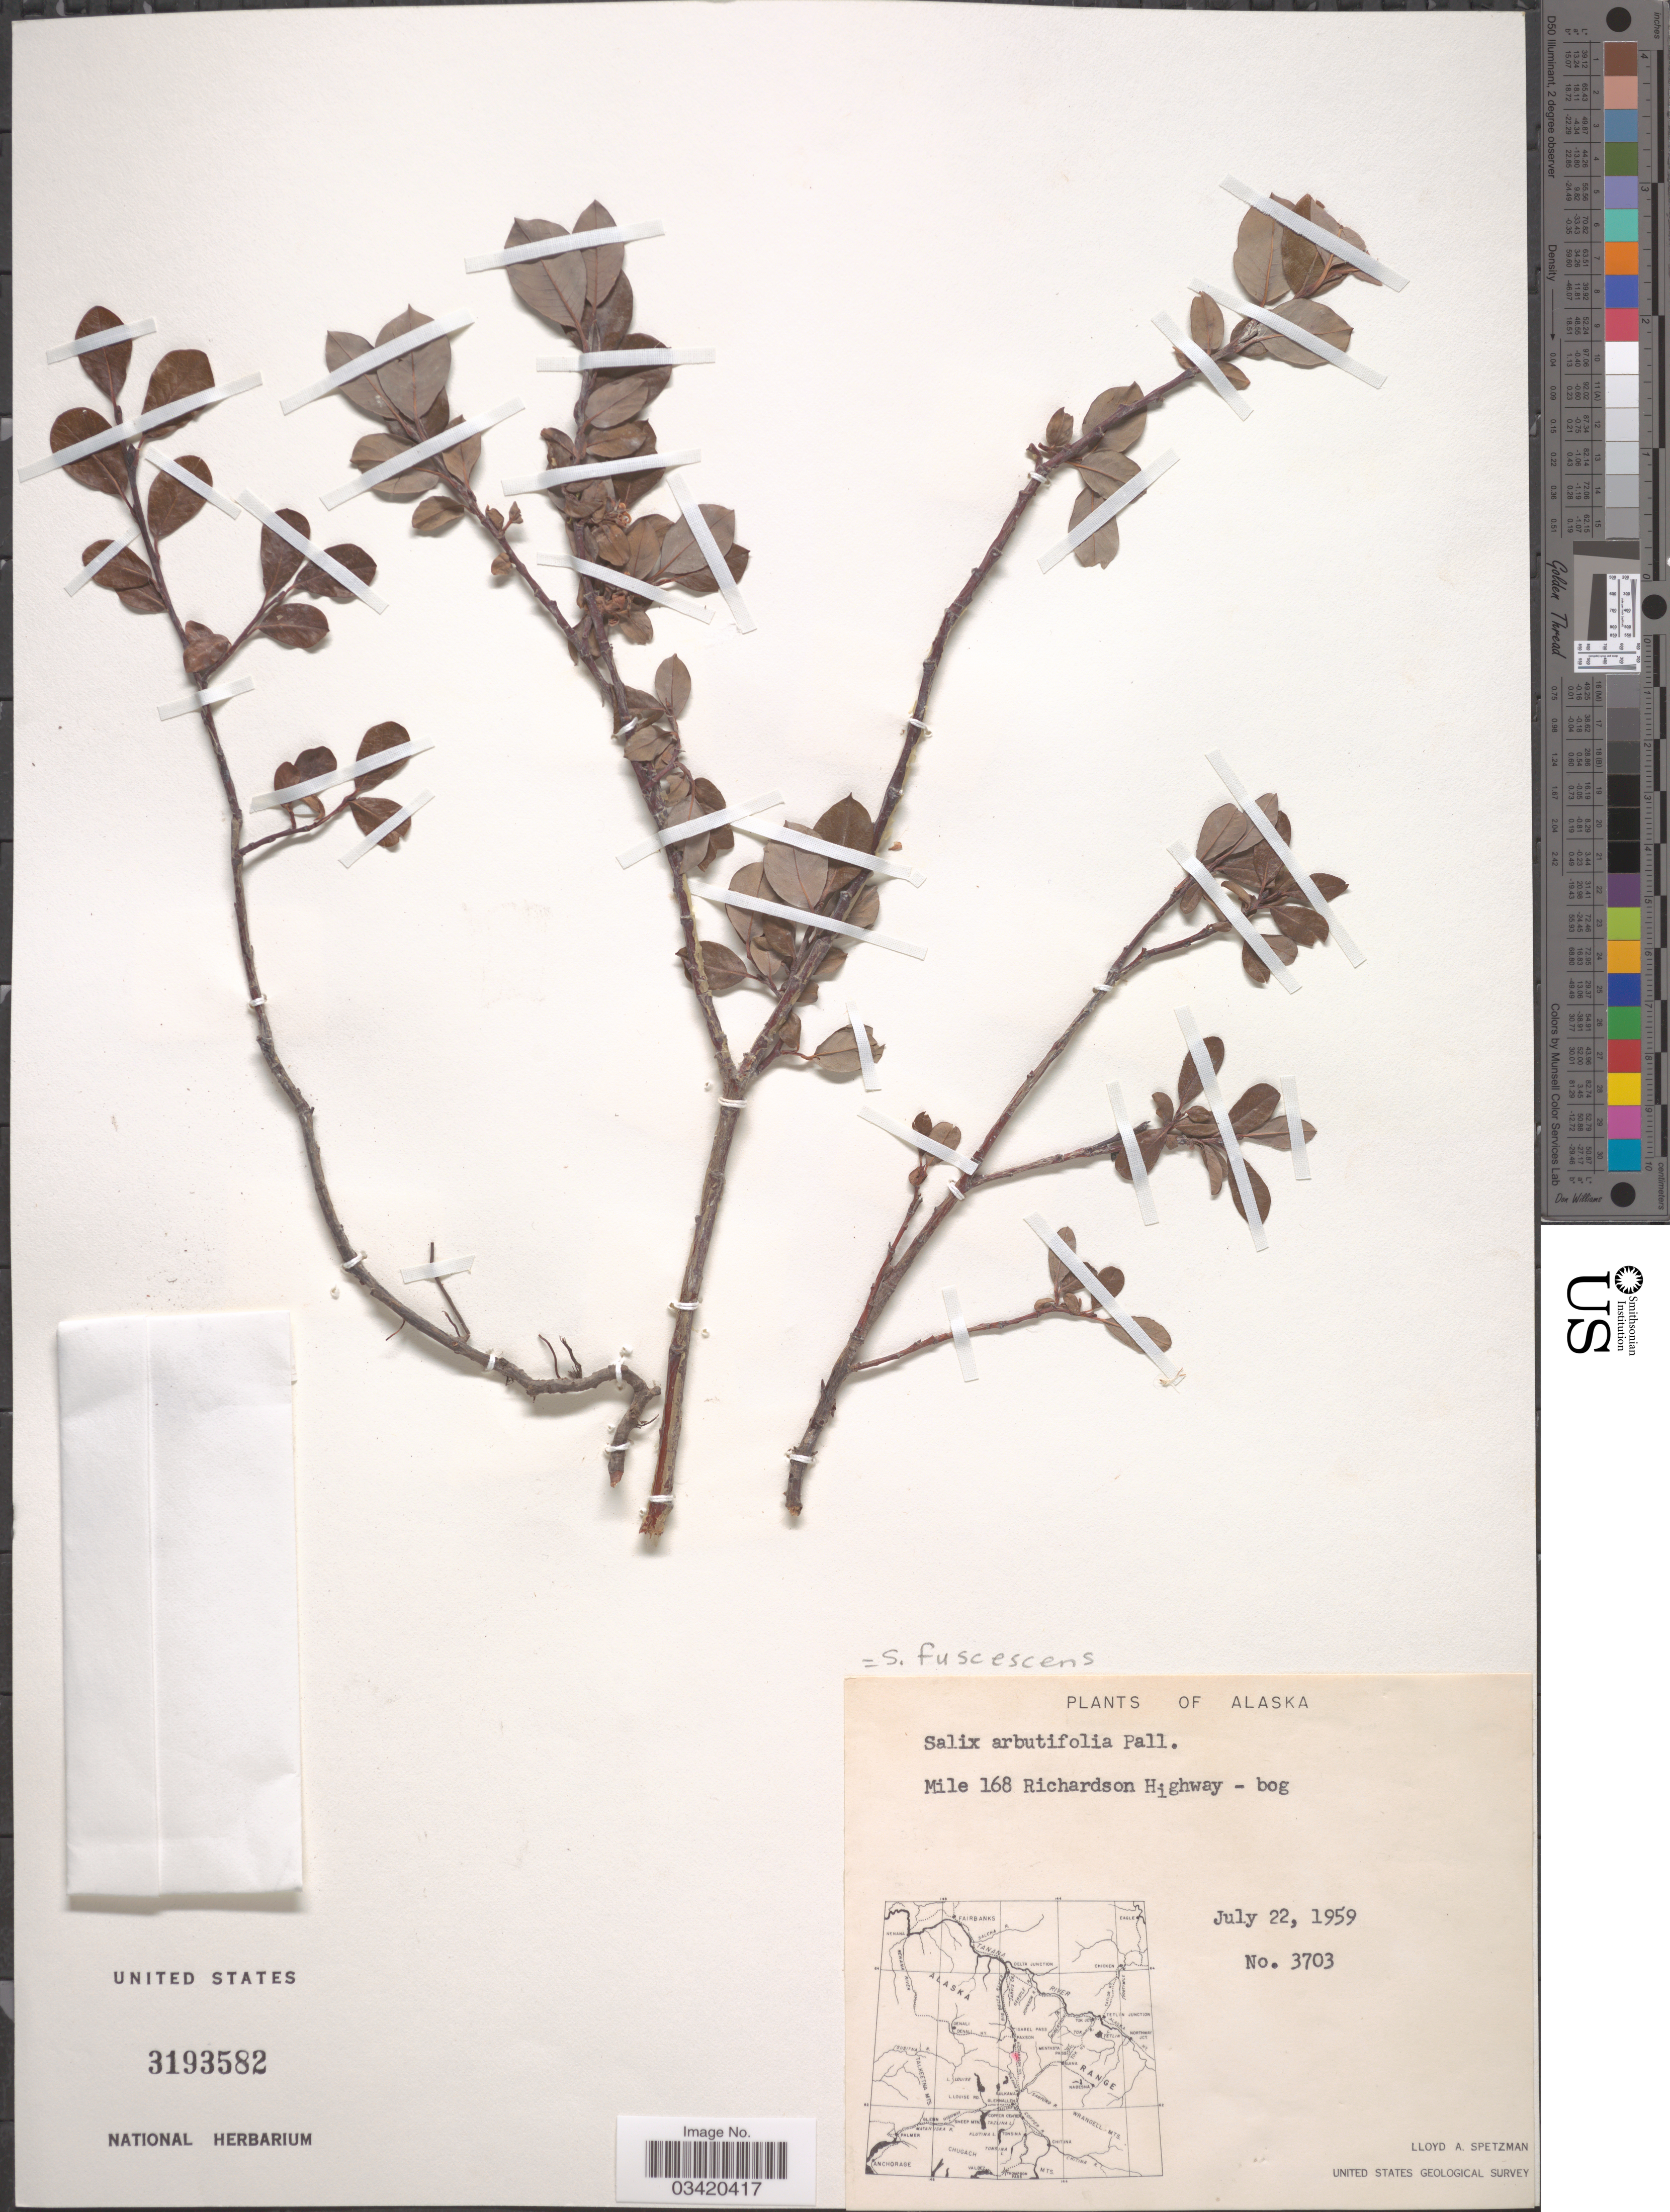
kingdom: Plantae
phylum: Tracheophyta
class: Magnoliopsida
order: Malpighiales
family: Salicaceae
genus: Salix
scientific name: Salix fuscescens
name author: Andersson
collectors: L. Spetzman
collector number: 3703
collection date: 1959-07-22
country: United States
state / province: Alaska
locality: Mile 168 Richardson Highway - bog.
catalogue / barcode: US 3193582